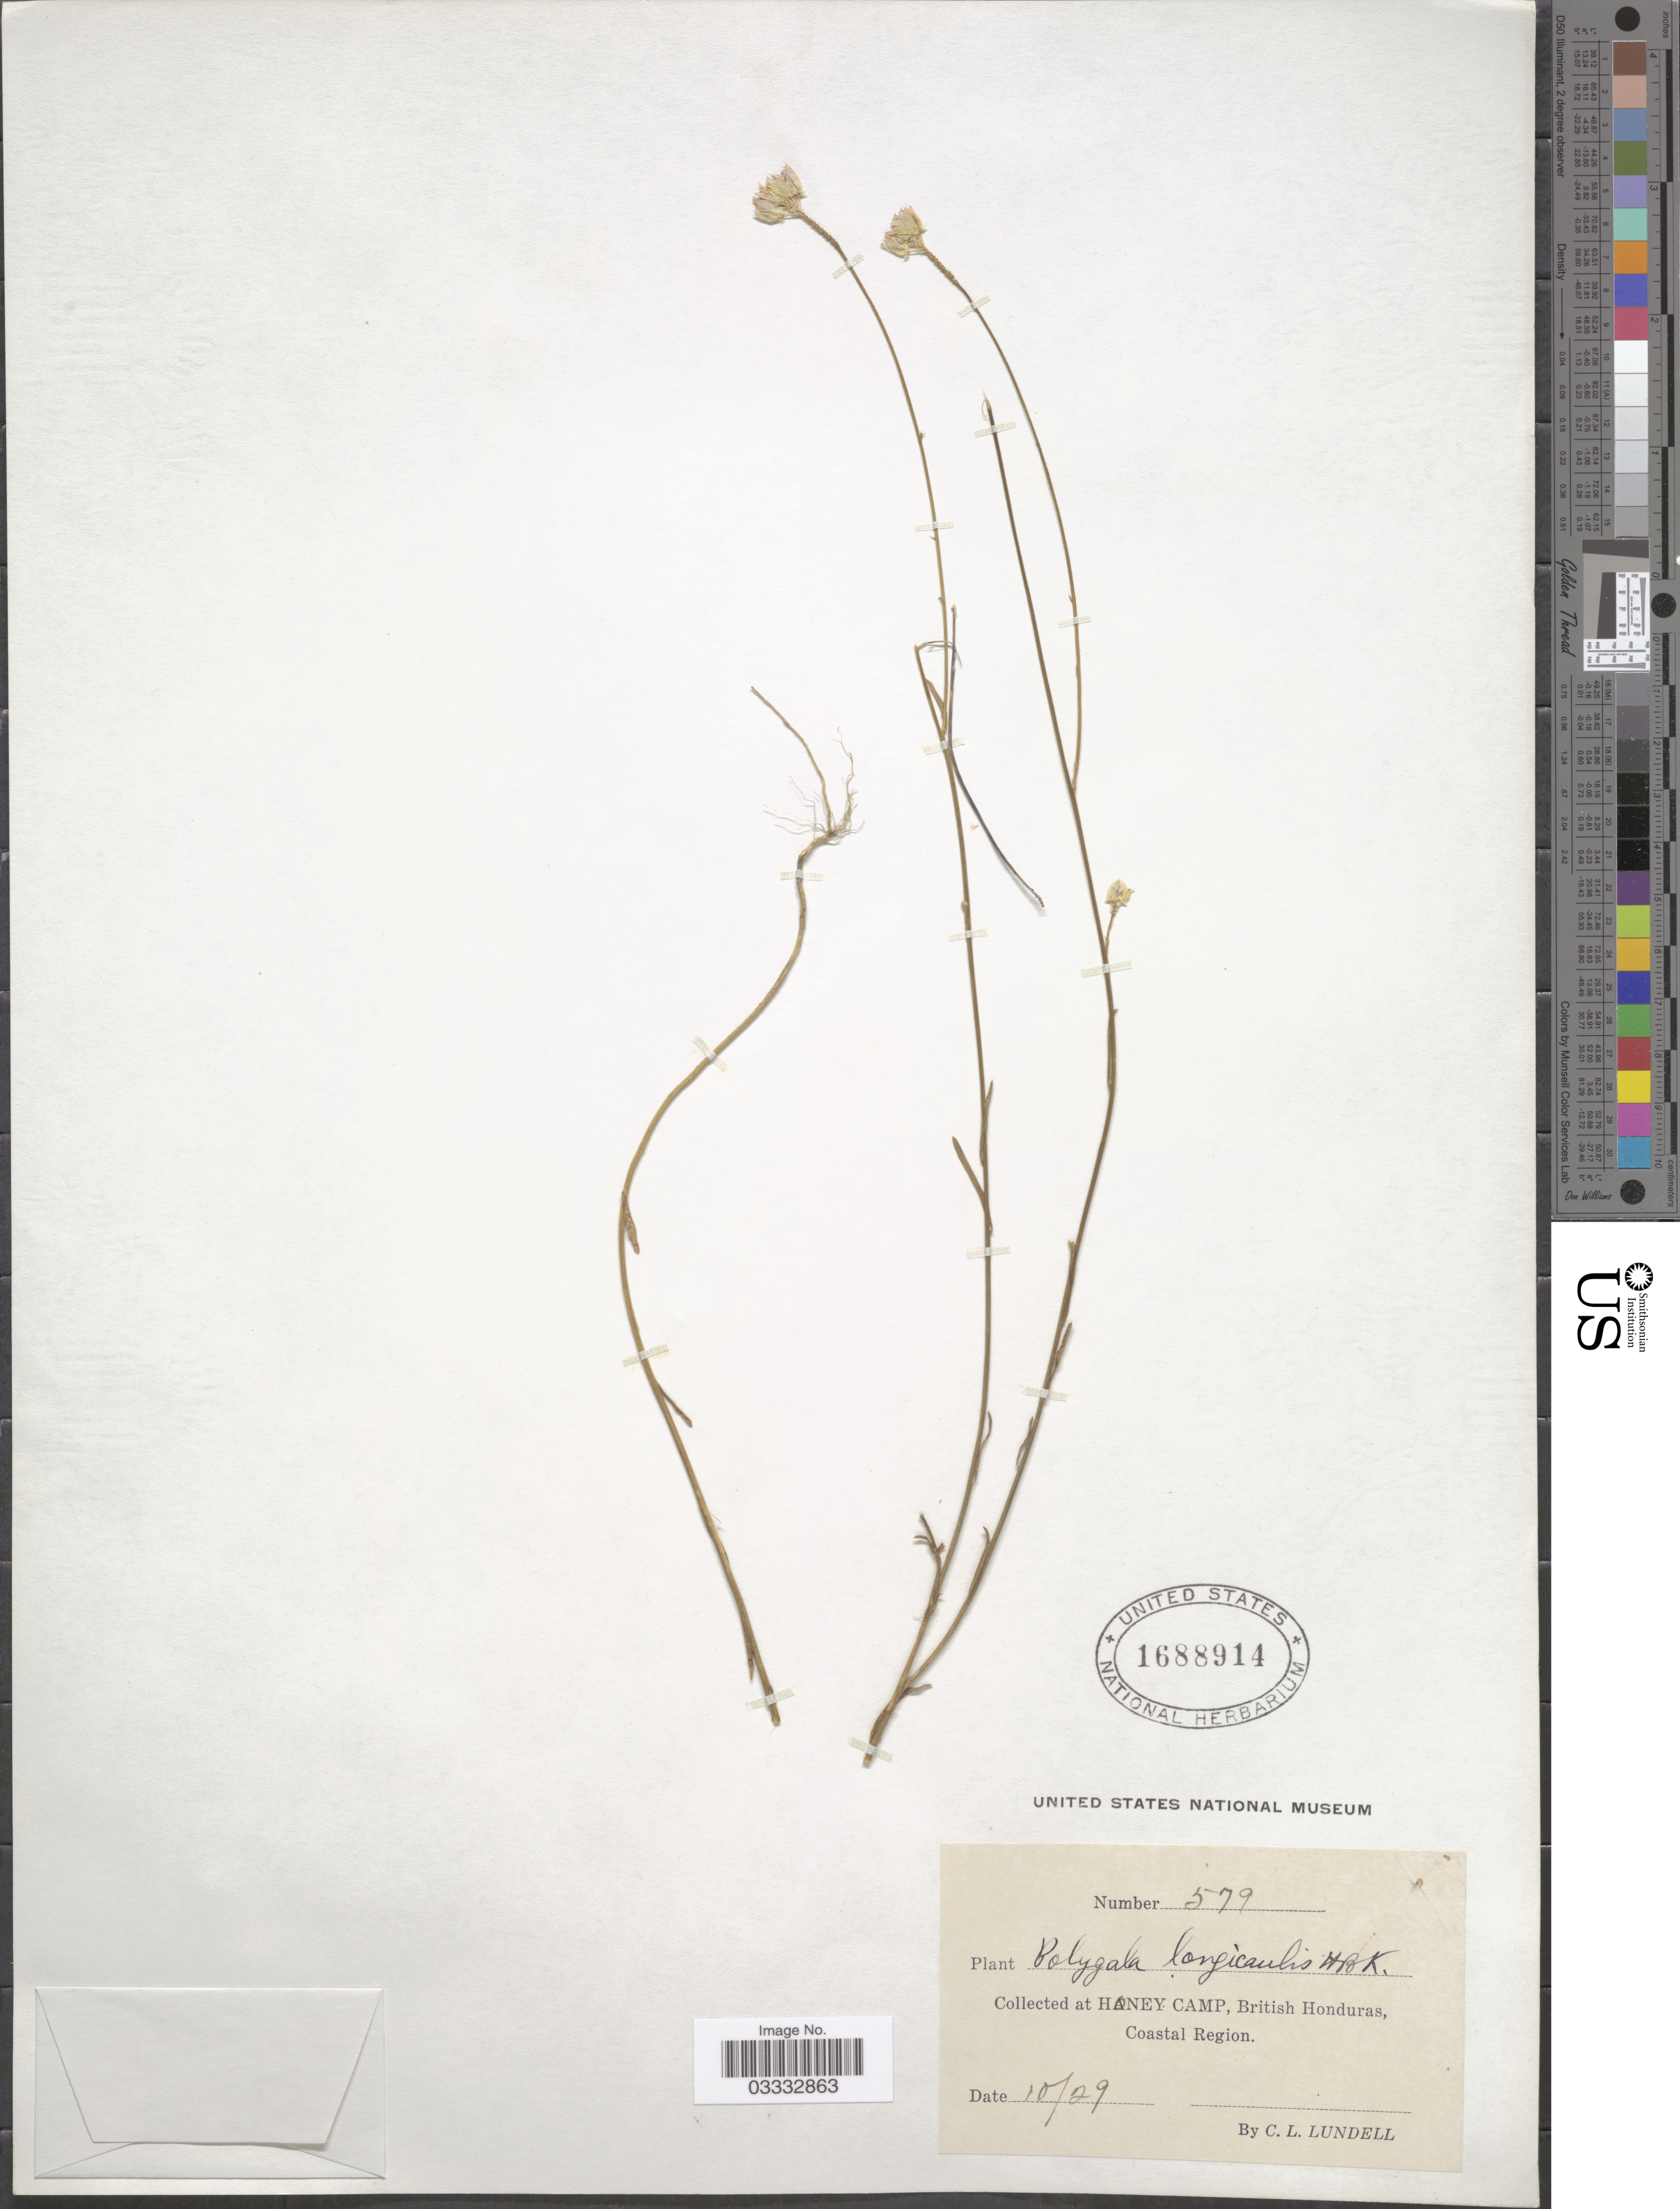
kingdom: Plantae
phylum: Tracheophyta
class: Magnoliopsida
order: Fabales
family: Polygalaceae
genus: Polygala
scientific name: Polygala longicaulis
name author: Kunth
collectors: C. L. Lundell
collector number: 579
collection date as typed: Transcribed d/m/y: /10/29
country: Belize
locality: Honey Camp, British Honduras, Coastal Region.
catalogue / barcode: US 1688914